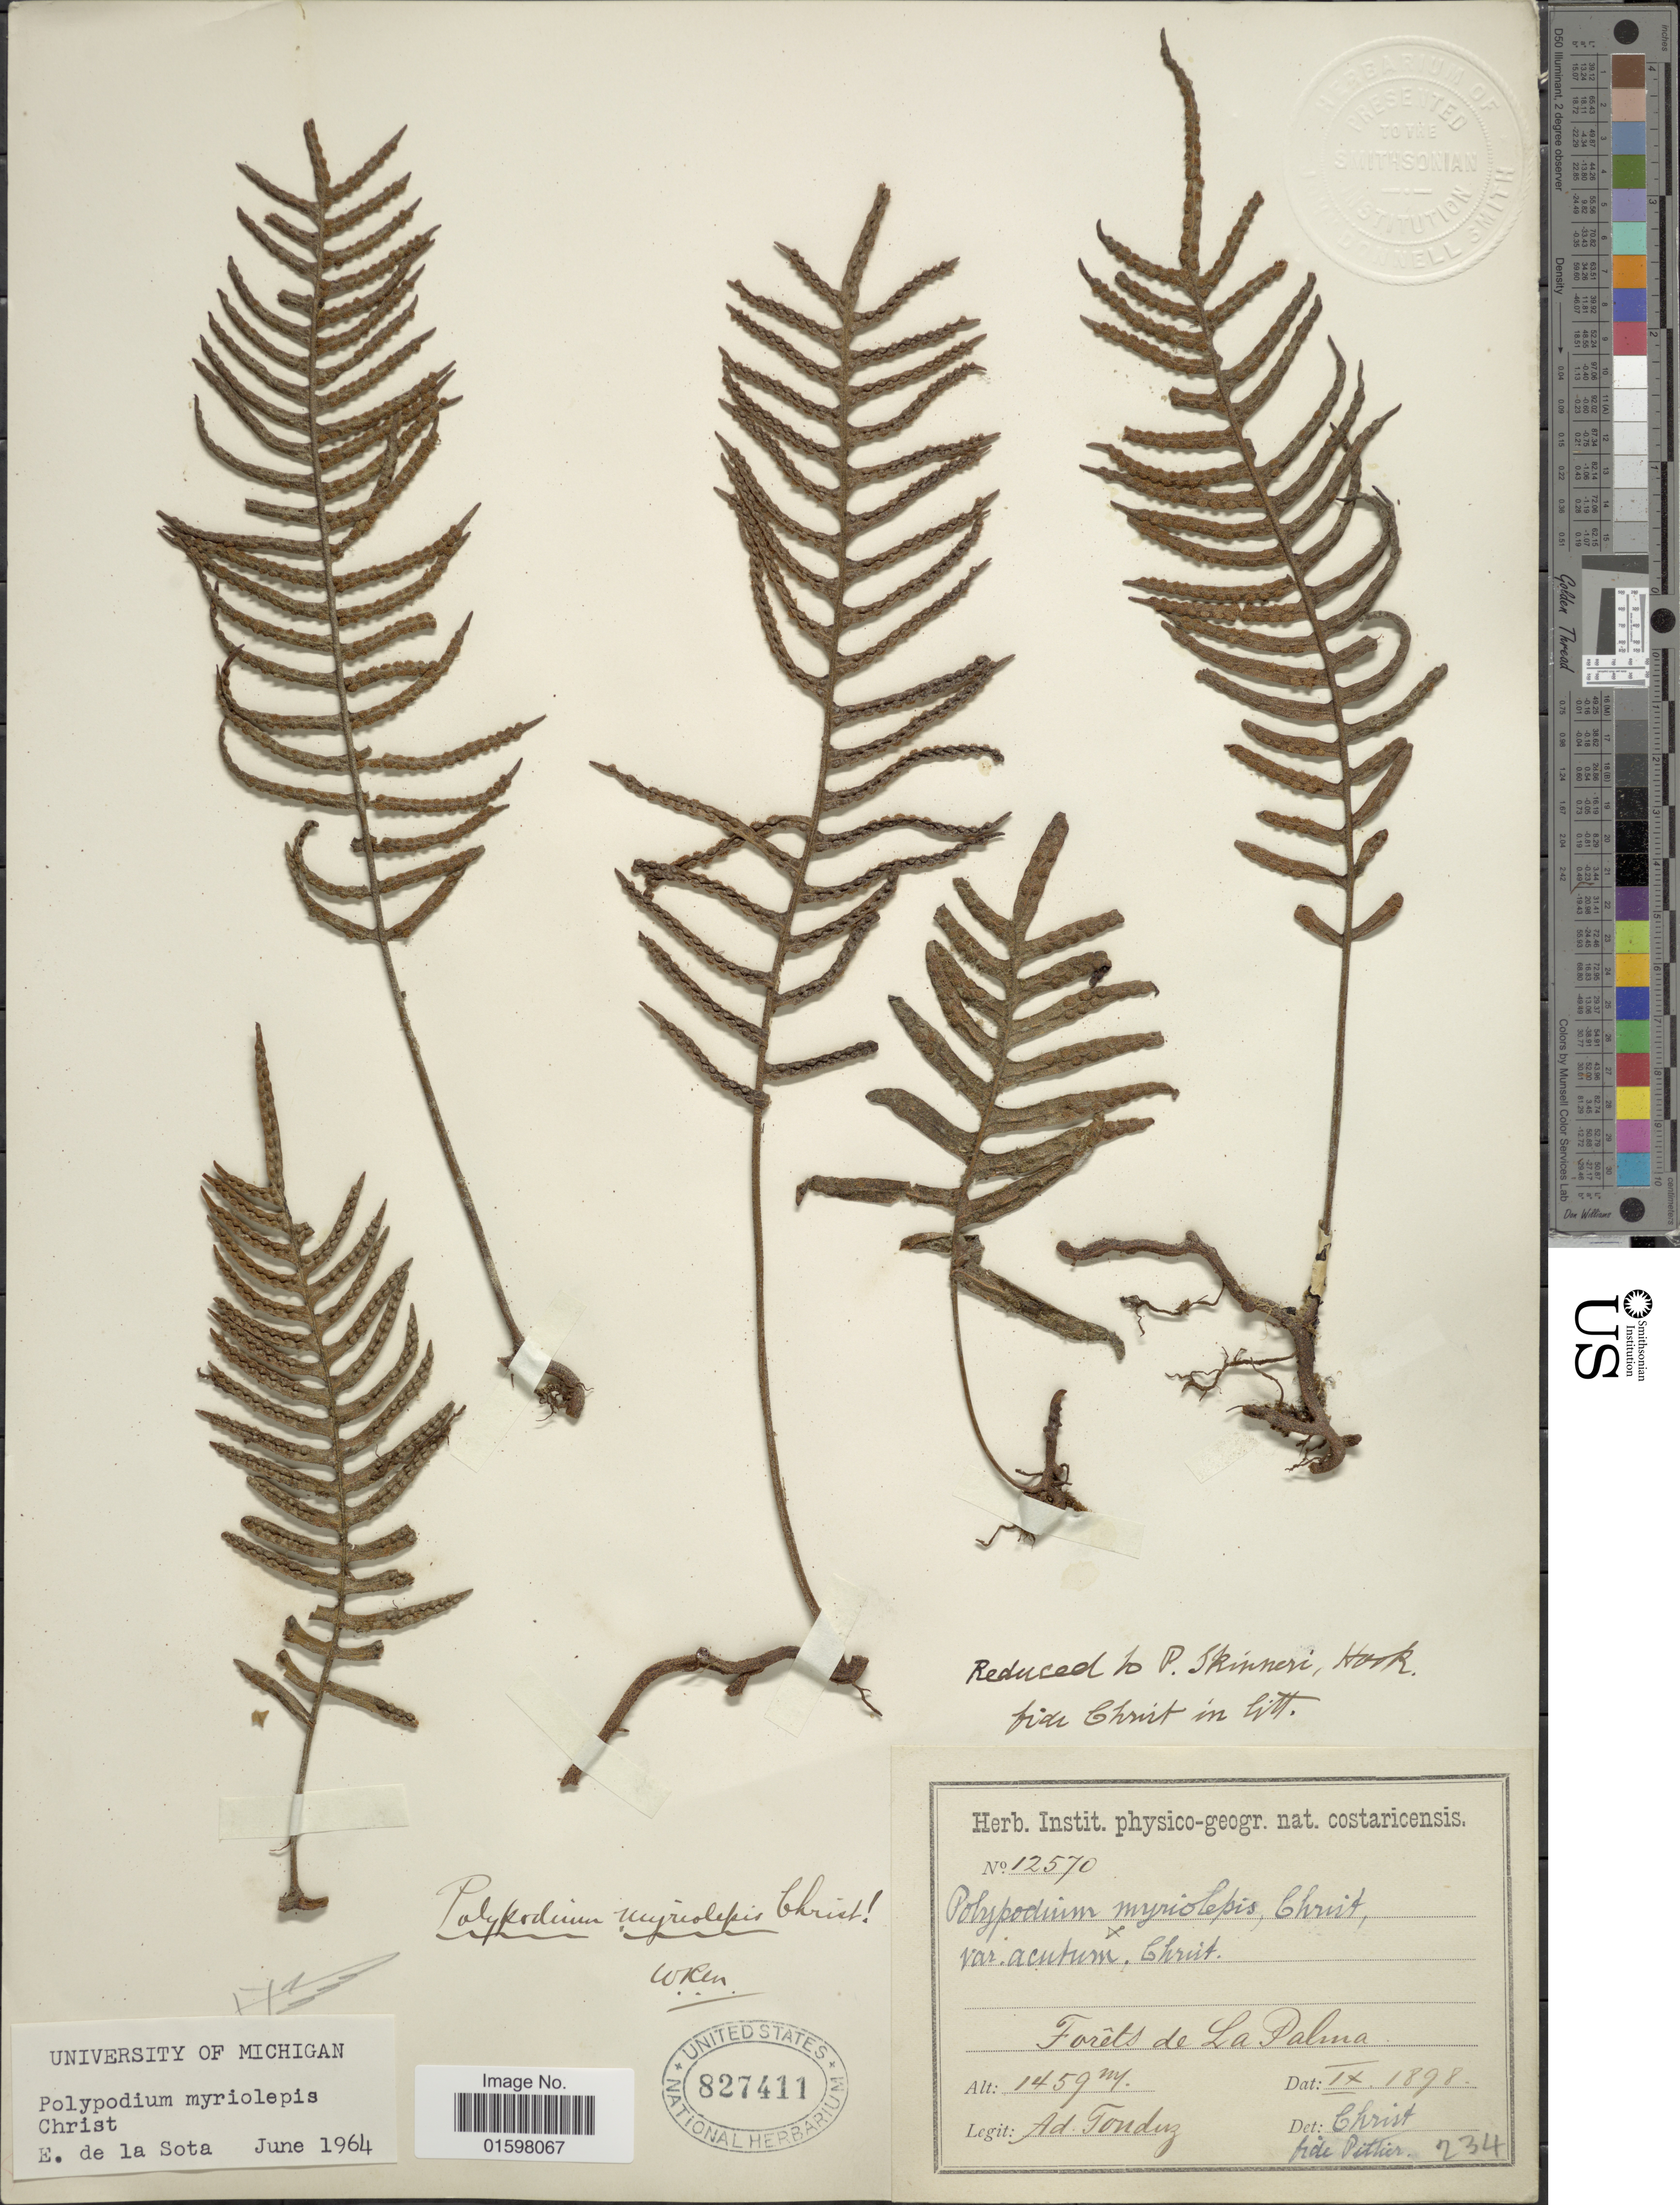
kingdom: Plantae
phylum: Tracheophyta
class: Polypodiopsida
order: Polypodiales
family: Polypodiaceae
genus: Pleopeltis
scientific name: Pleopeltis myriolepis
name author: (Christ) A.R. Sm. & Tejero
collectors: A. Tonduz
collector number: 12570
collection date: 1898-09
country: Costa Rica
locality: Forest de La Palma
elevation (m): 1459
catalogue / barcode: US 827411